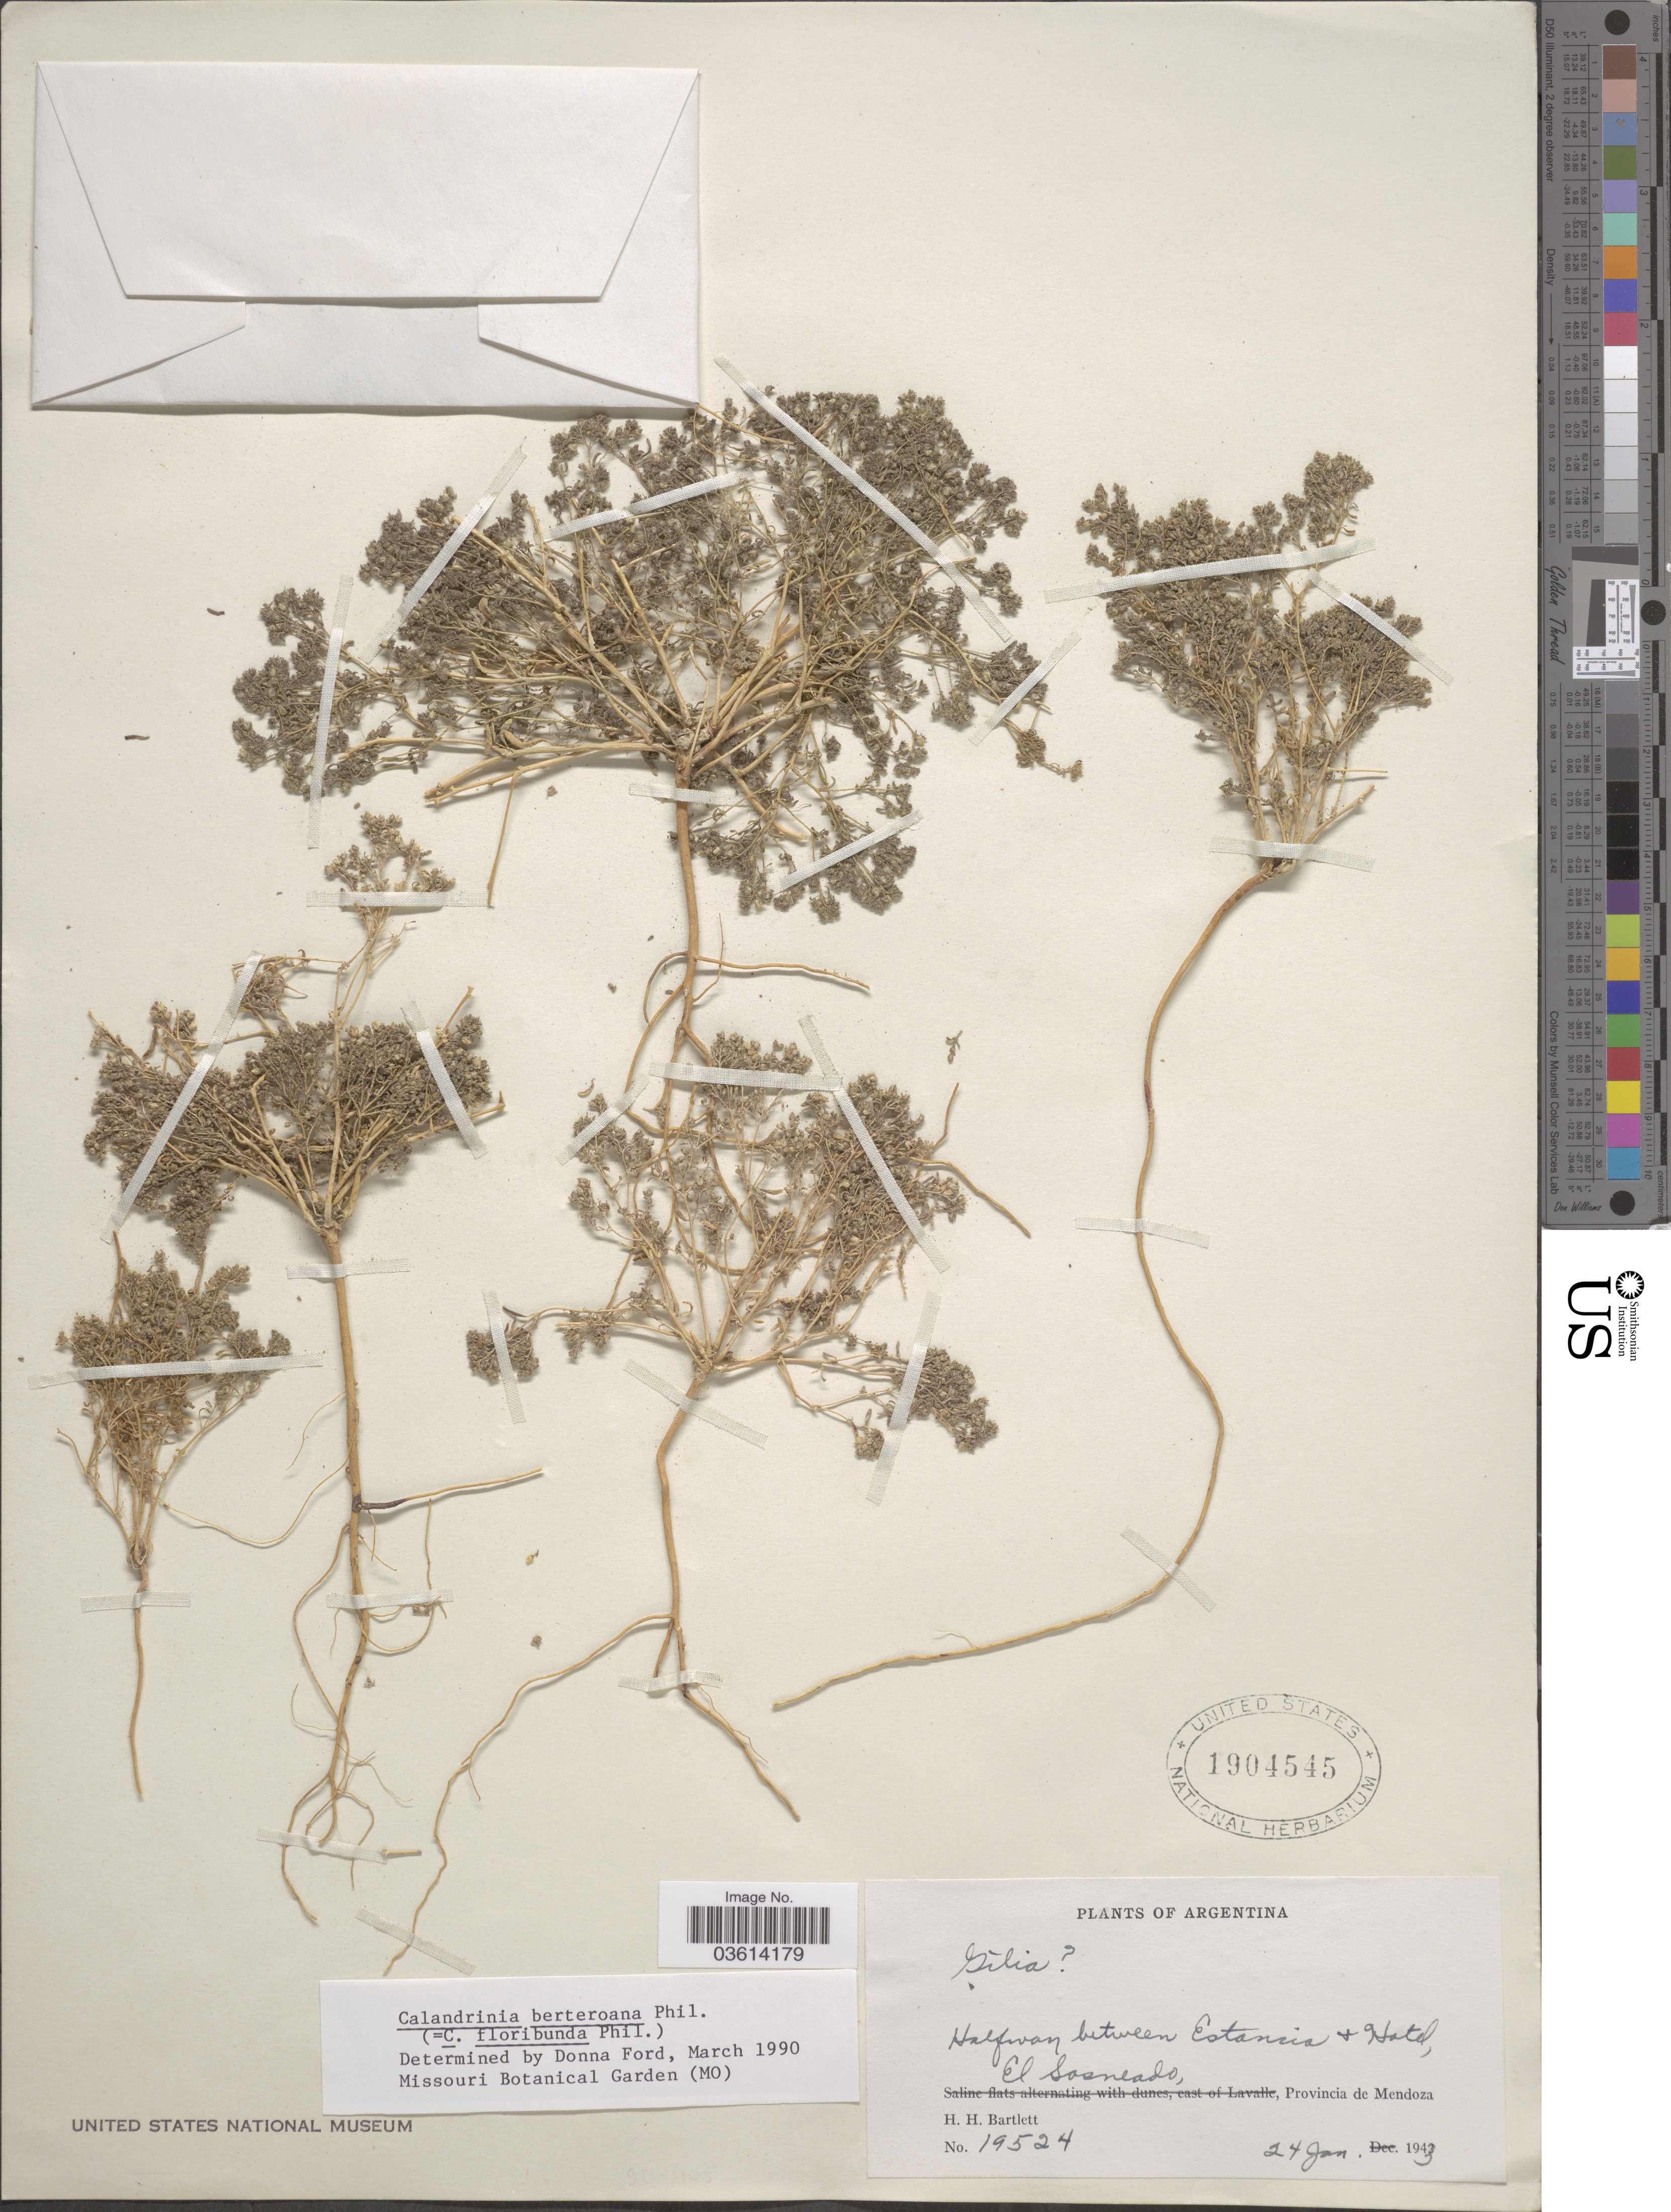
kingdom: Plantae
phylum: Tracheophyta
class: Magnoliopsida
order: Caryophyllales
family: Montiaceae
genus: Montiopsis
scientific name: Montiopsis berteroana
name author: (Phil.) D.I. Ford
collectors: H. H. Bartlett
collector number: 19524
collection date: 1943-01-24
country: Argentina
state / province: Mendoza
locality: El Sosneado.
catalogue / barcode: US 1904545